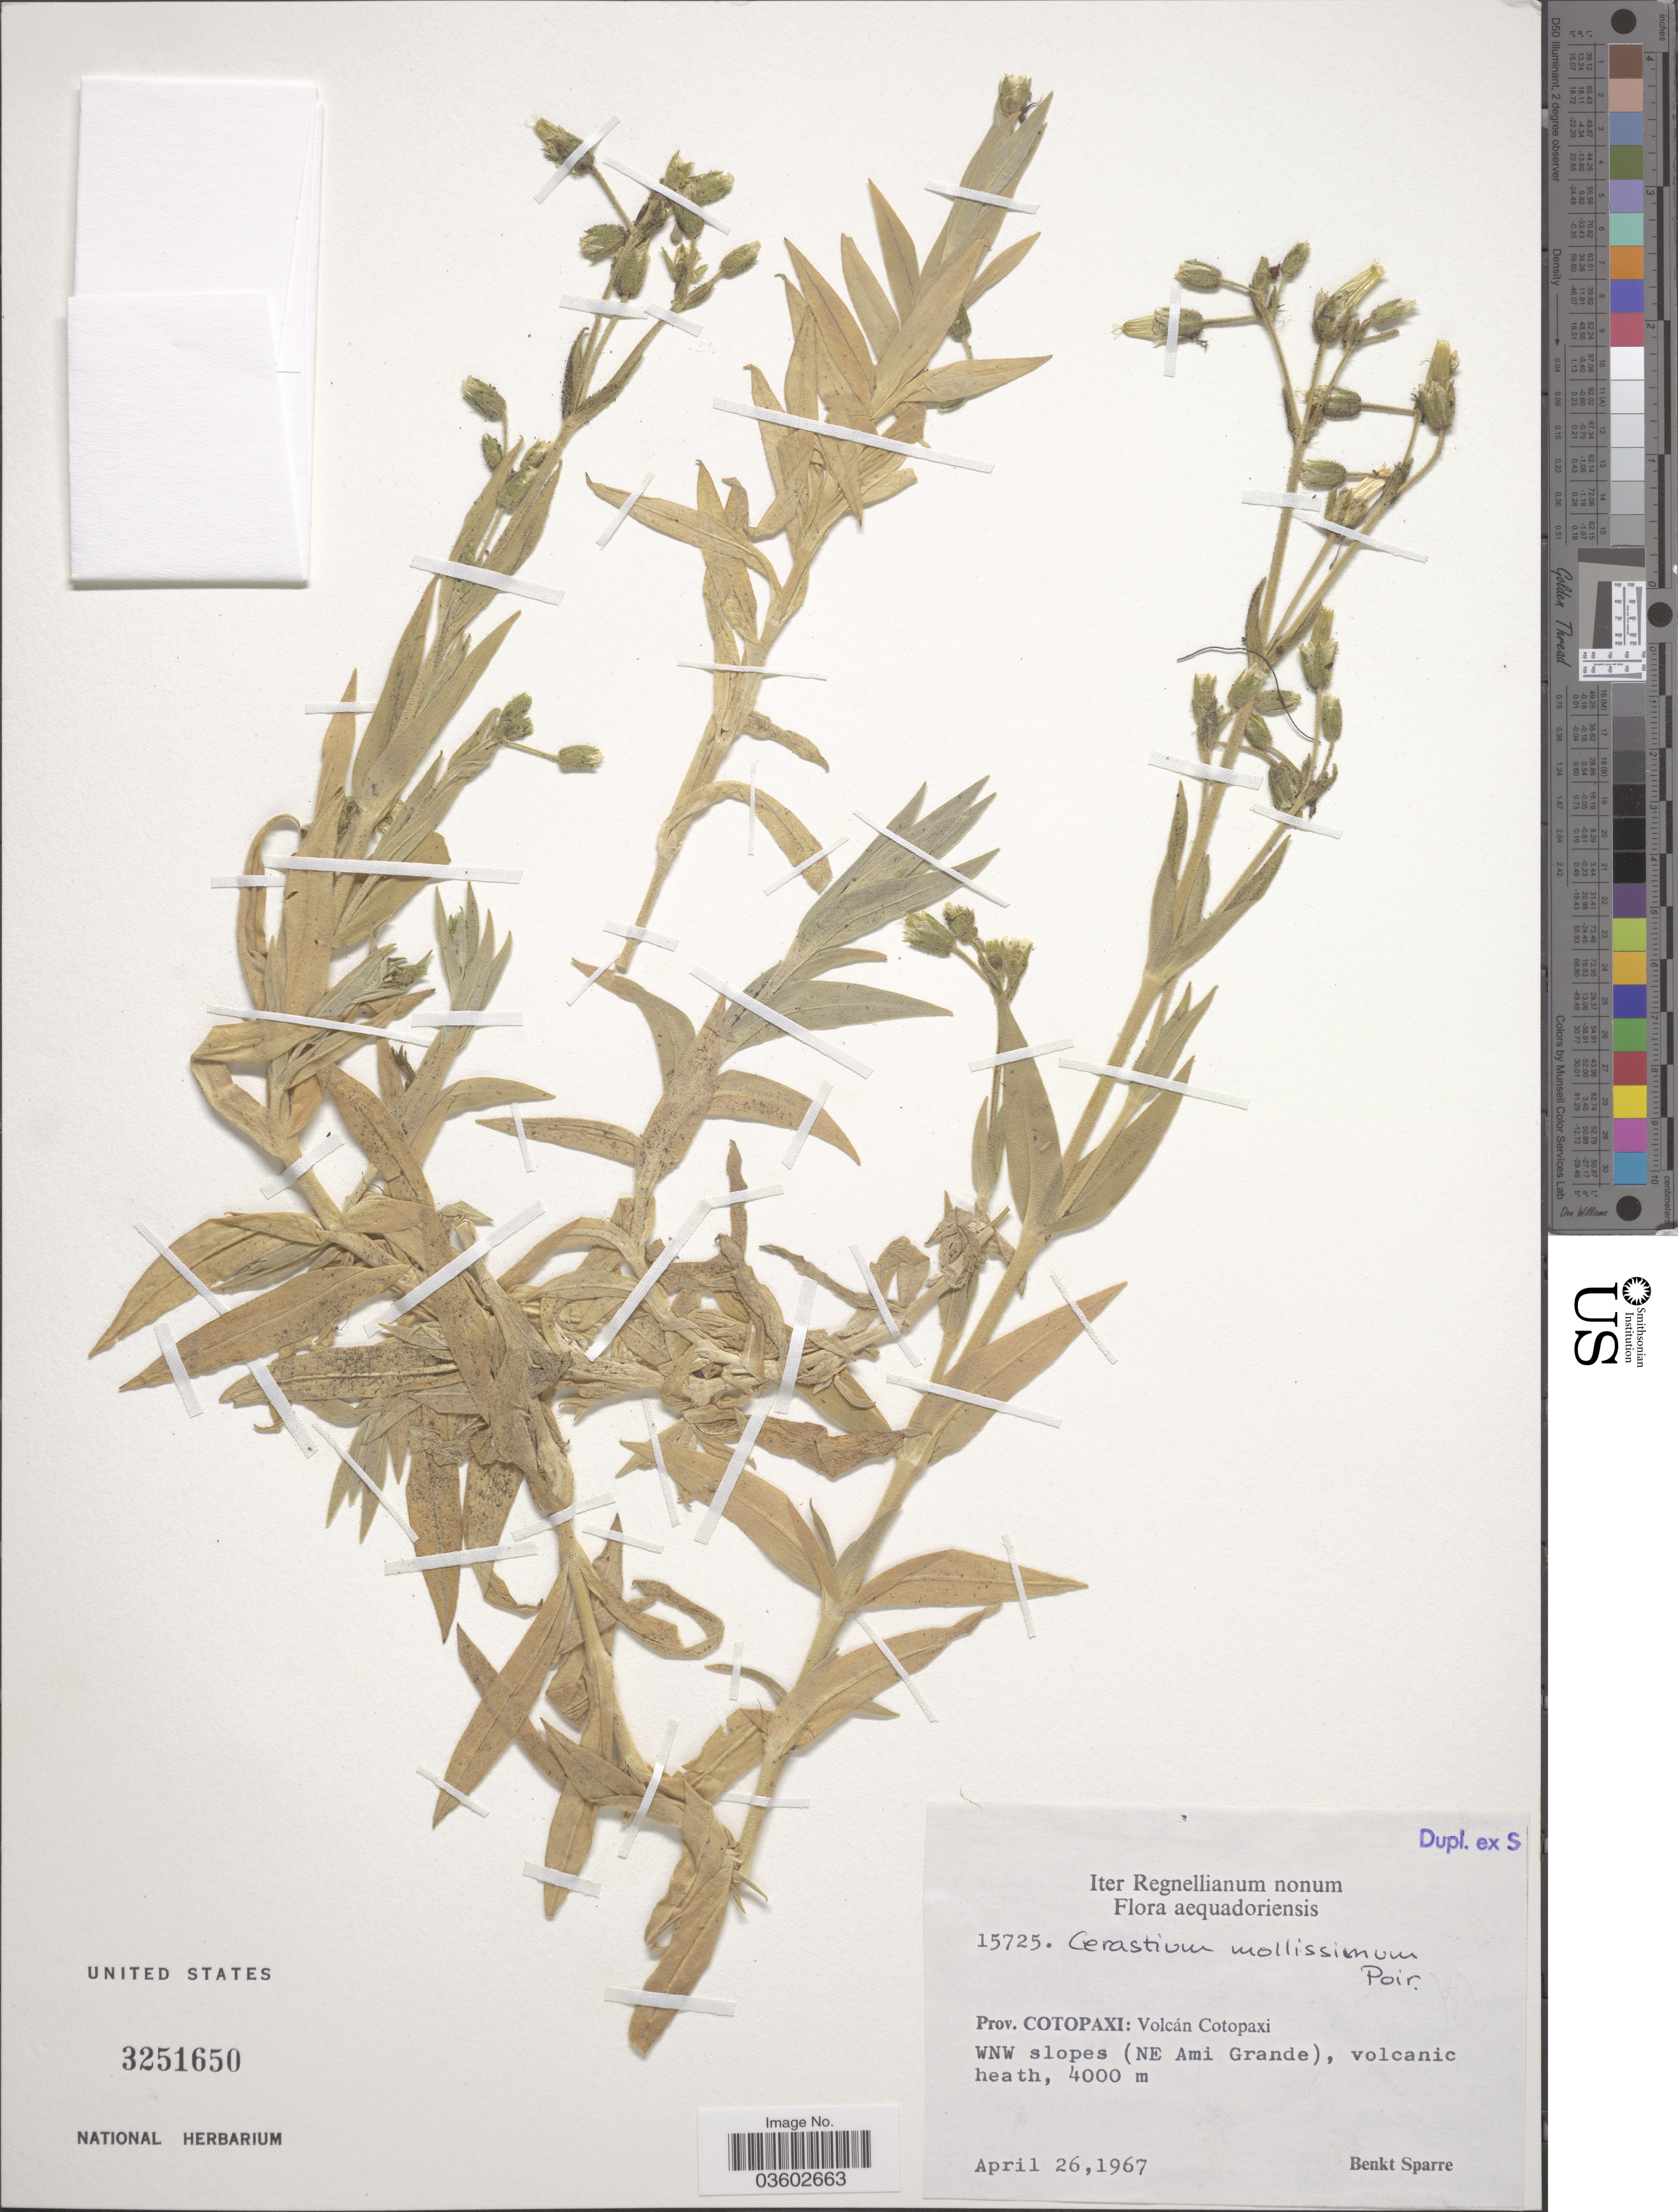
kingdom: Plantae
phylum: Tracheophyta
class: Magnoliopsida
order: Caryophyllales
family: Caryophyllaceae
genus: Cerastium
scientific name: Cerastium mollissimum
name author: Poir.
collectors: B. Sparre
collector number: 15725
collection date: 1967-04-26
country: Ecuador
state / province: Cotopaxi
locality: Volcán Cotopaxi. WNW slopes (NE Ami Grande).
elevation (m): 4000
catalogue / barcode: US 3251650